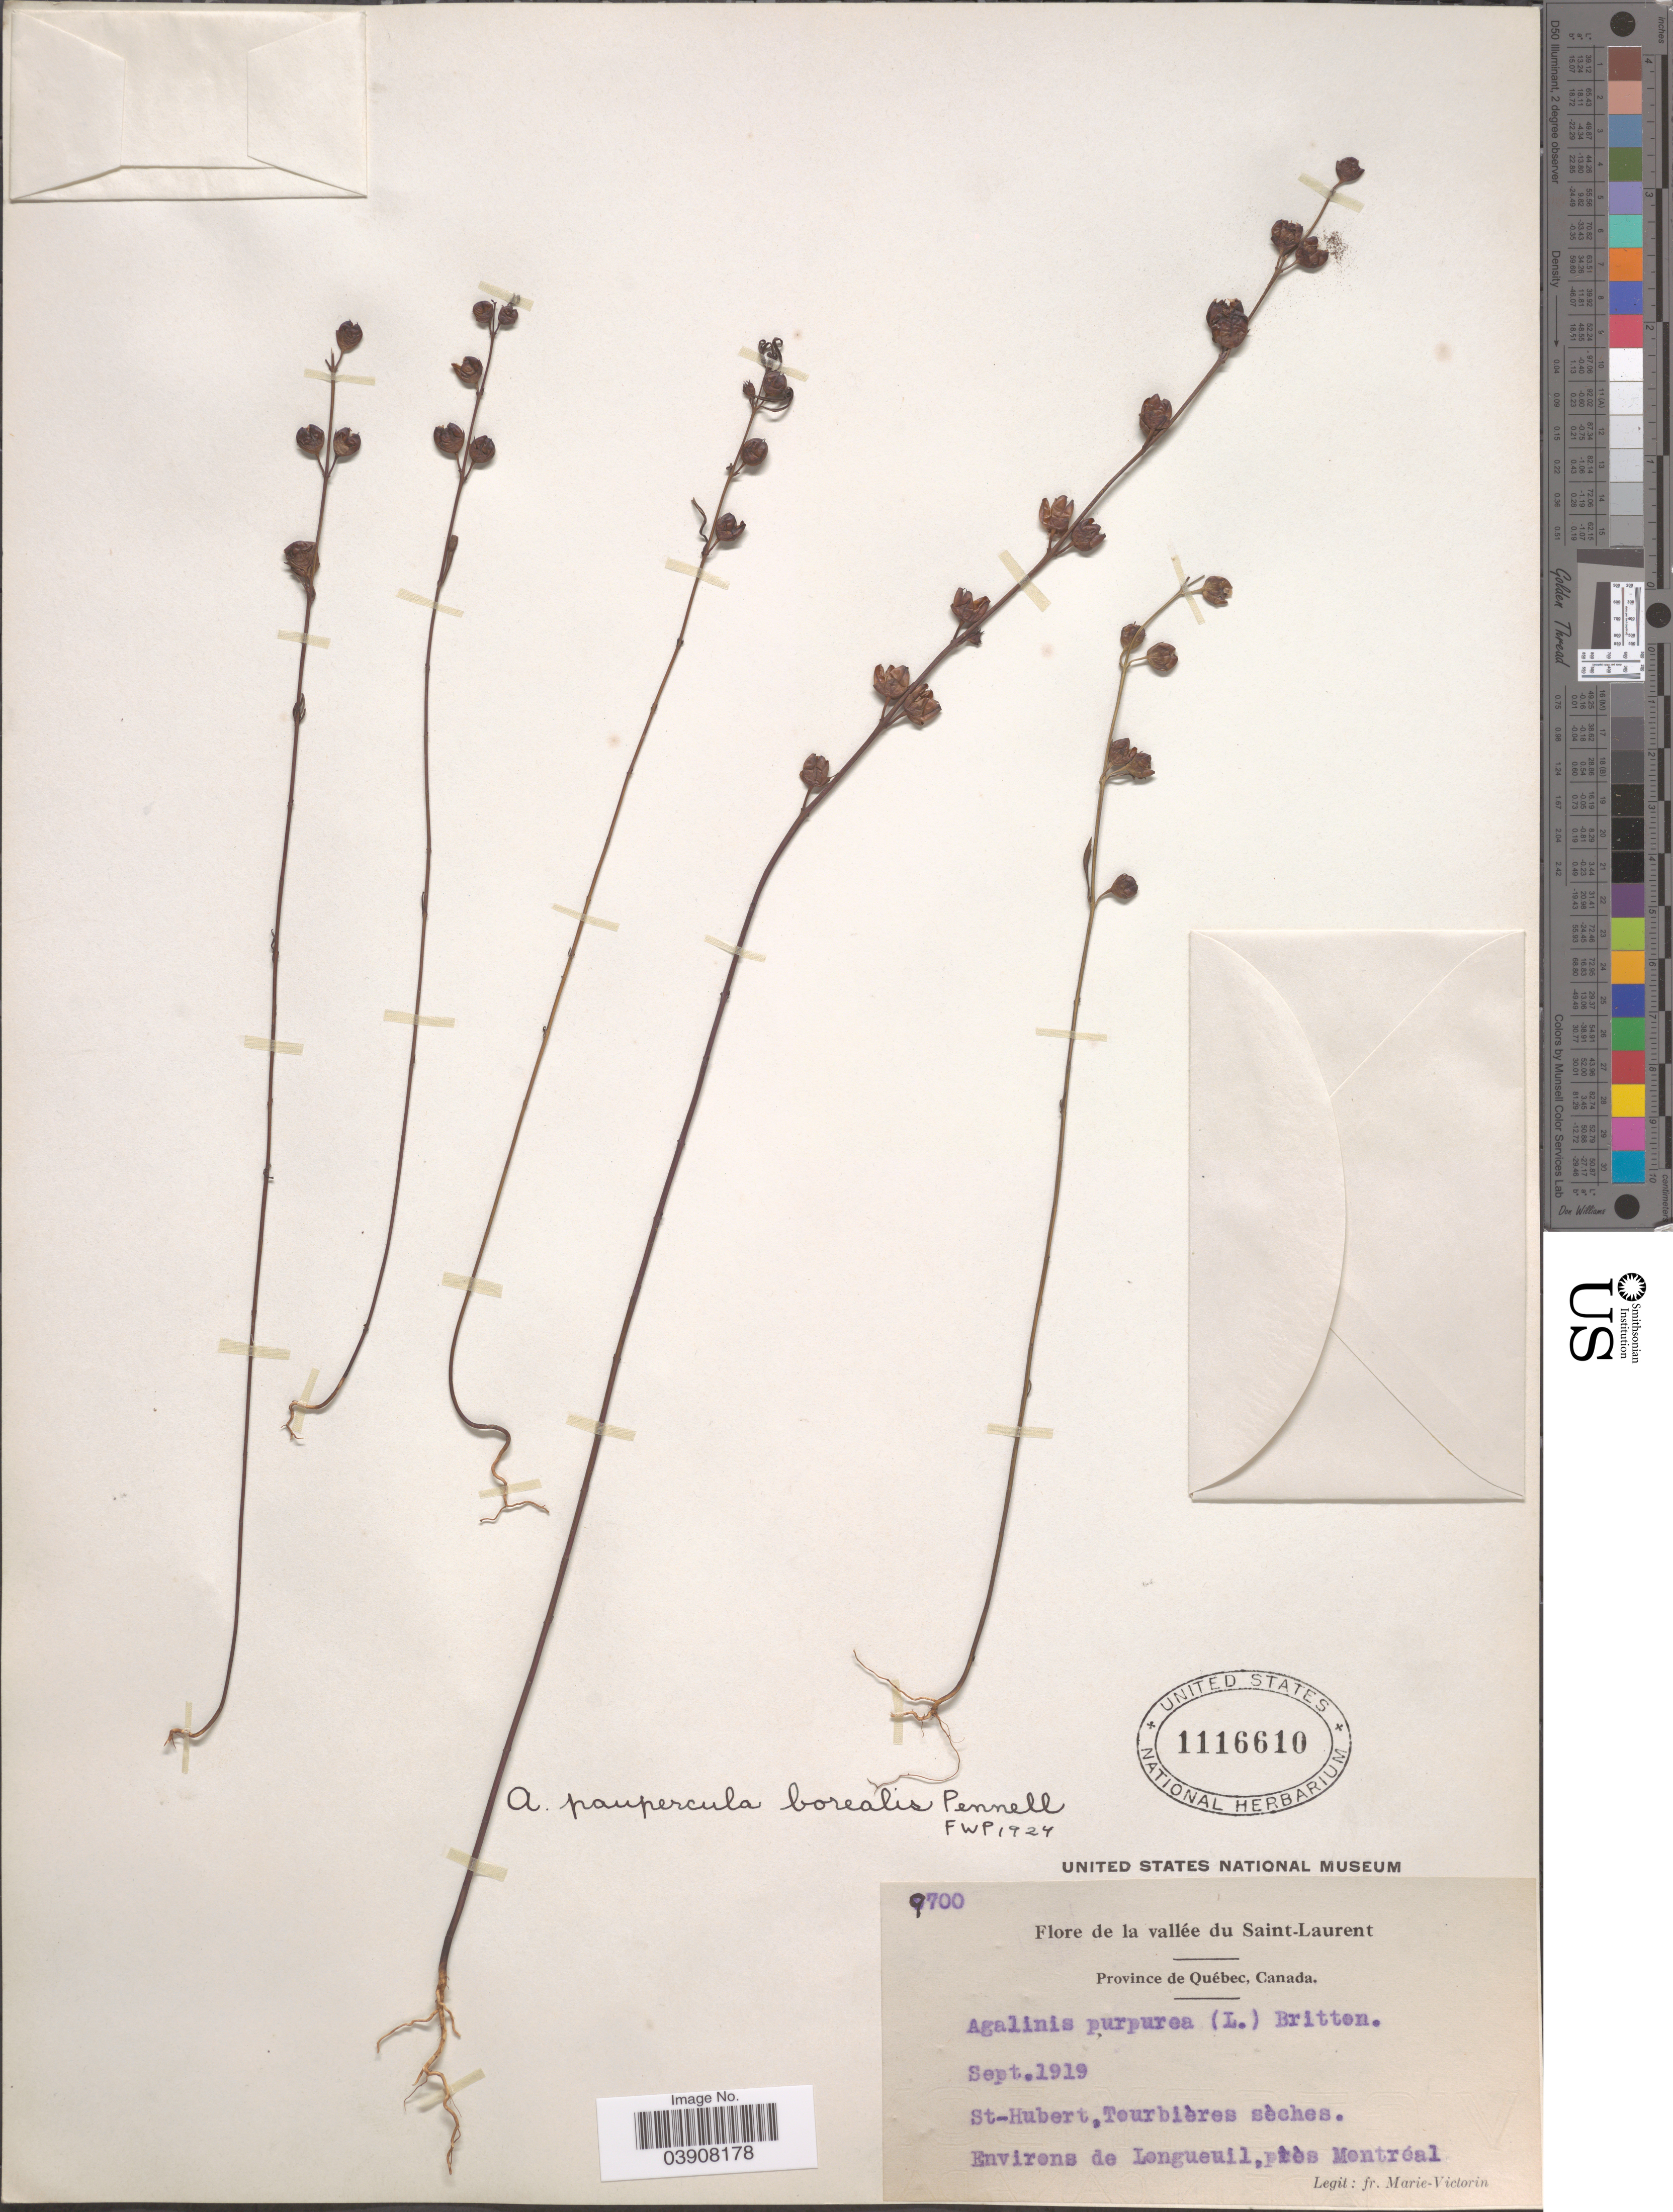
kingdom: Plantae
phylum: Tracheophyta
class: Magnoliopsida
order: Lamiales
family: Orobanchaceae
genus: Agalinis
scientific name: Agalinis paupercula var. borealis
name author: Pennell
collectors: F. Marie-Victorin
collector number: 9700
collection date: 1919-09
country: Canada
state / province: Quebec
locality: La Vallée du Saint-Laurent. St. Hubert, Tourbières sèches. Environs de Longueuil, près Montréal.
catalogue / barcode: US 1116610